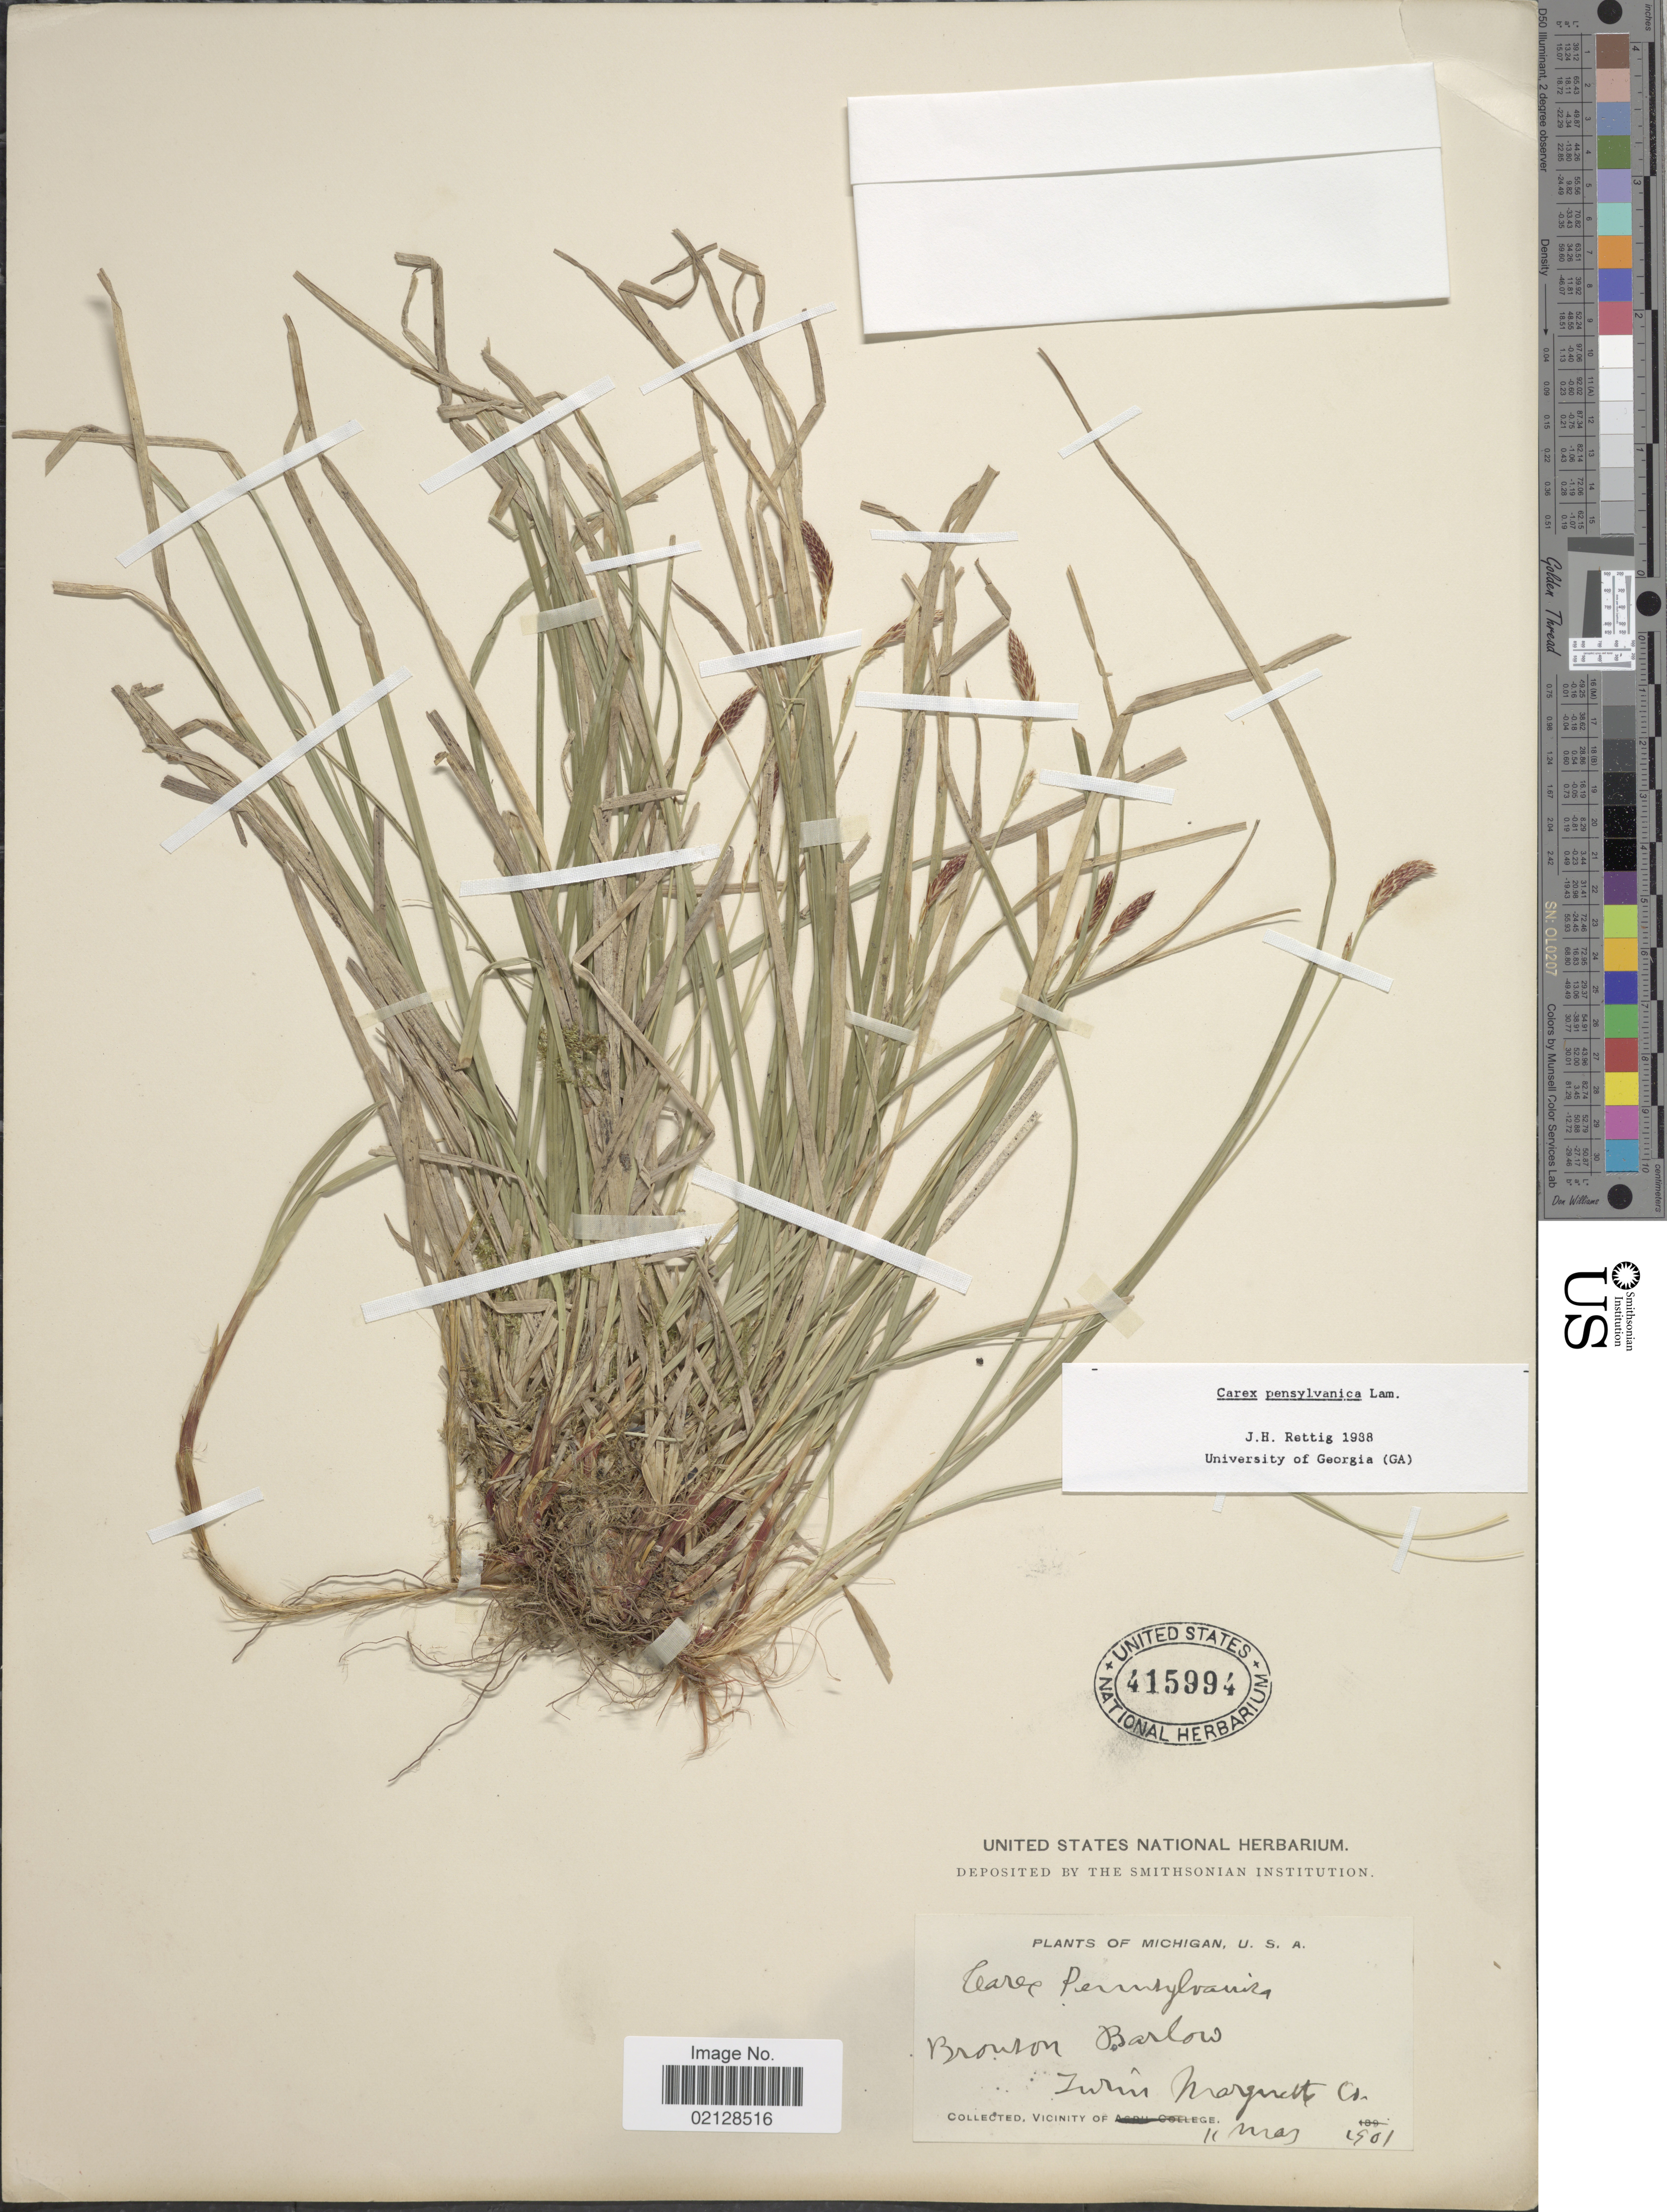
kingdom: Plantae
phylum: Tracheophyta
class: Liliopsida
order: Poales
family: Cyperaceae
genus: Carex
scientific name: Carex pensylvanica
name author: Lam.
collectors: B. Barlow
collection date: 1901-05-11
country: United States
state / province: Michigan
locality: Vicinity of Turin Marquette Co.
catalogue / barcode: US 415994